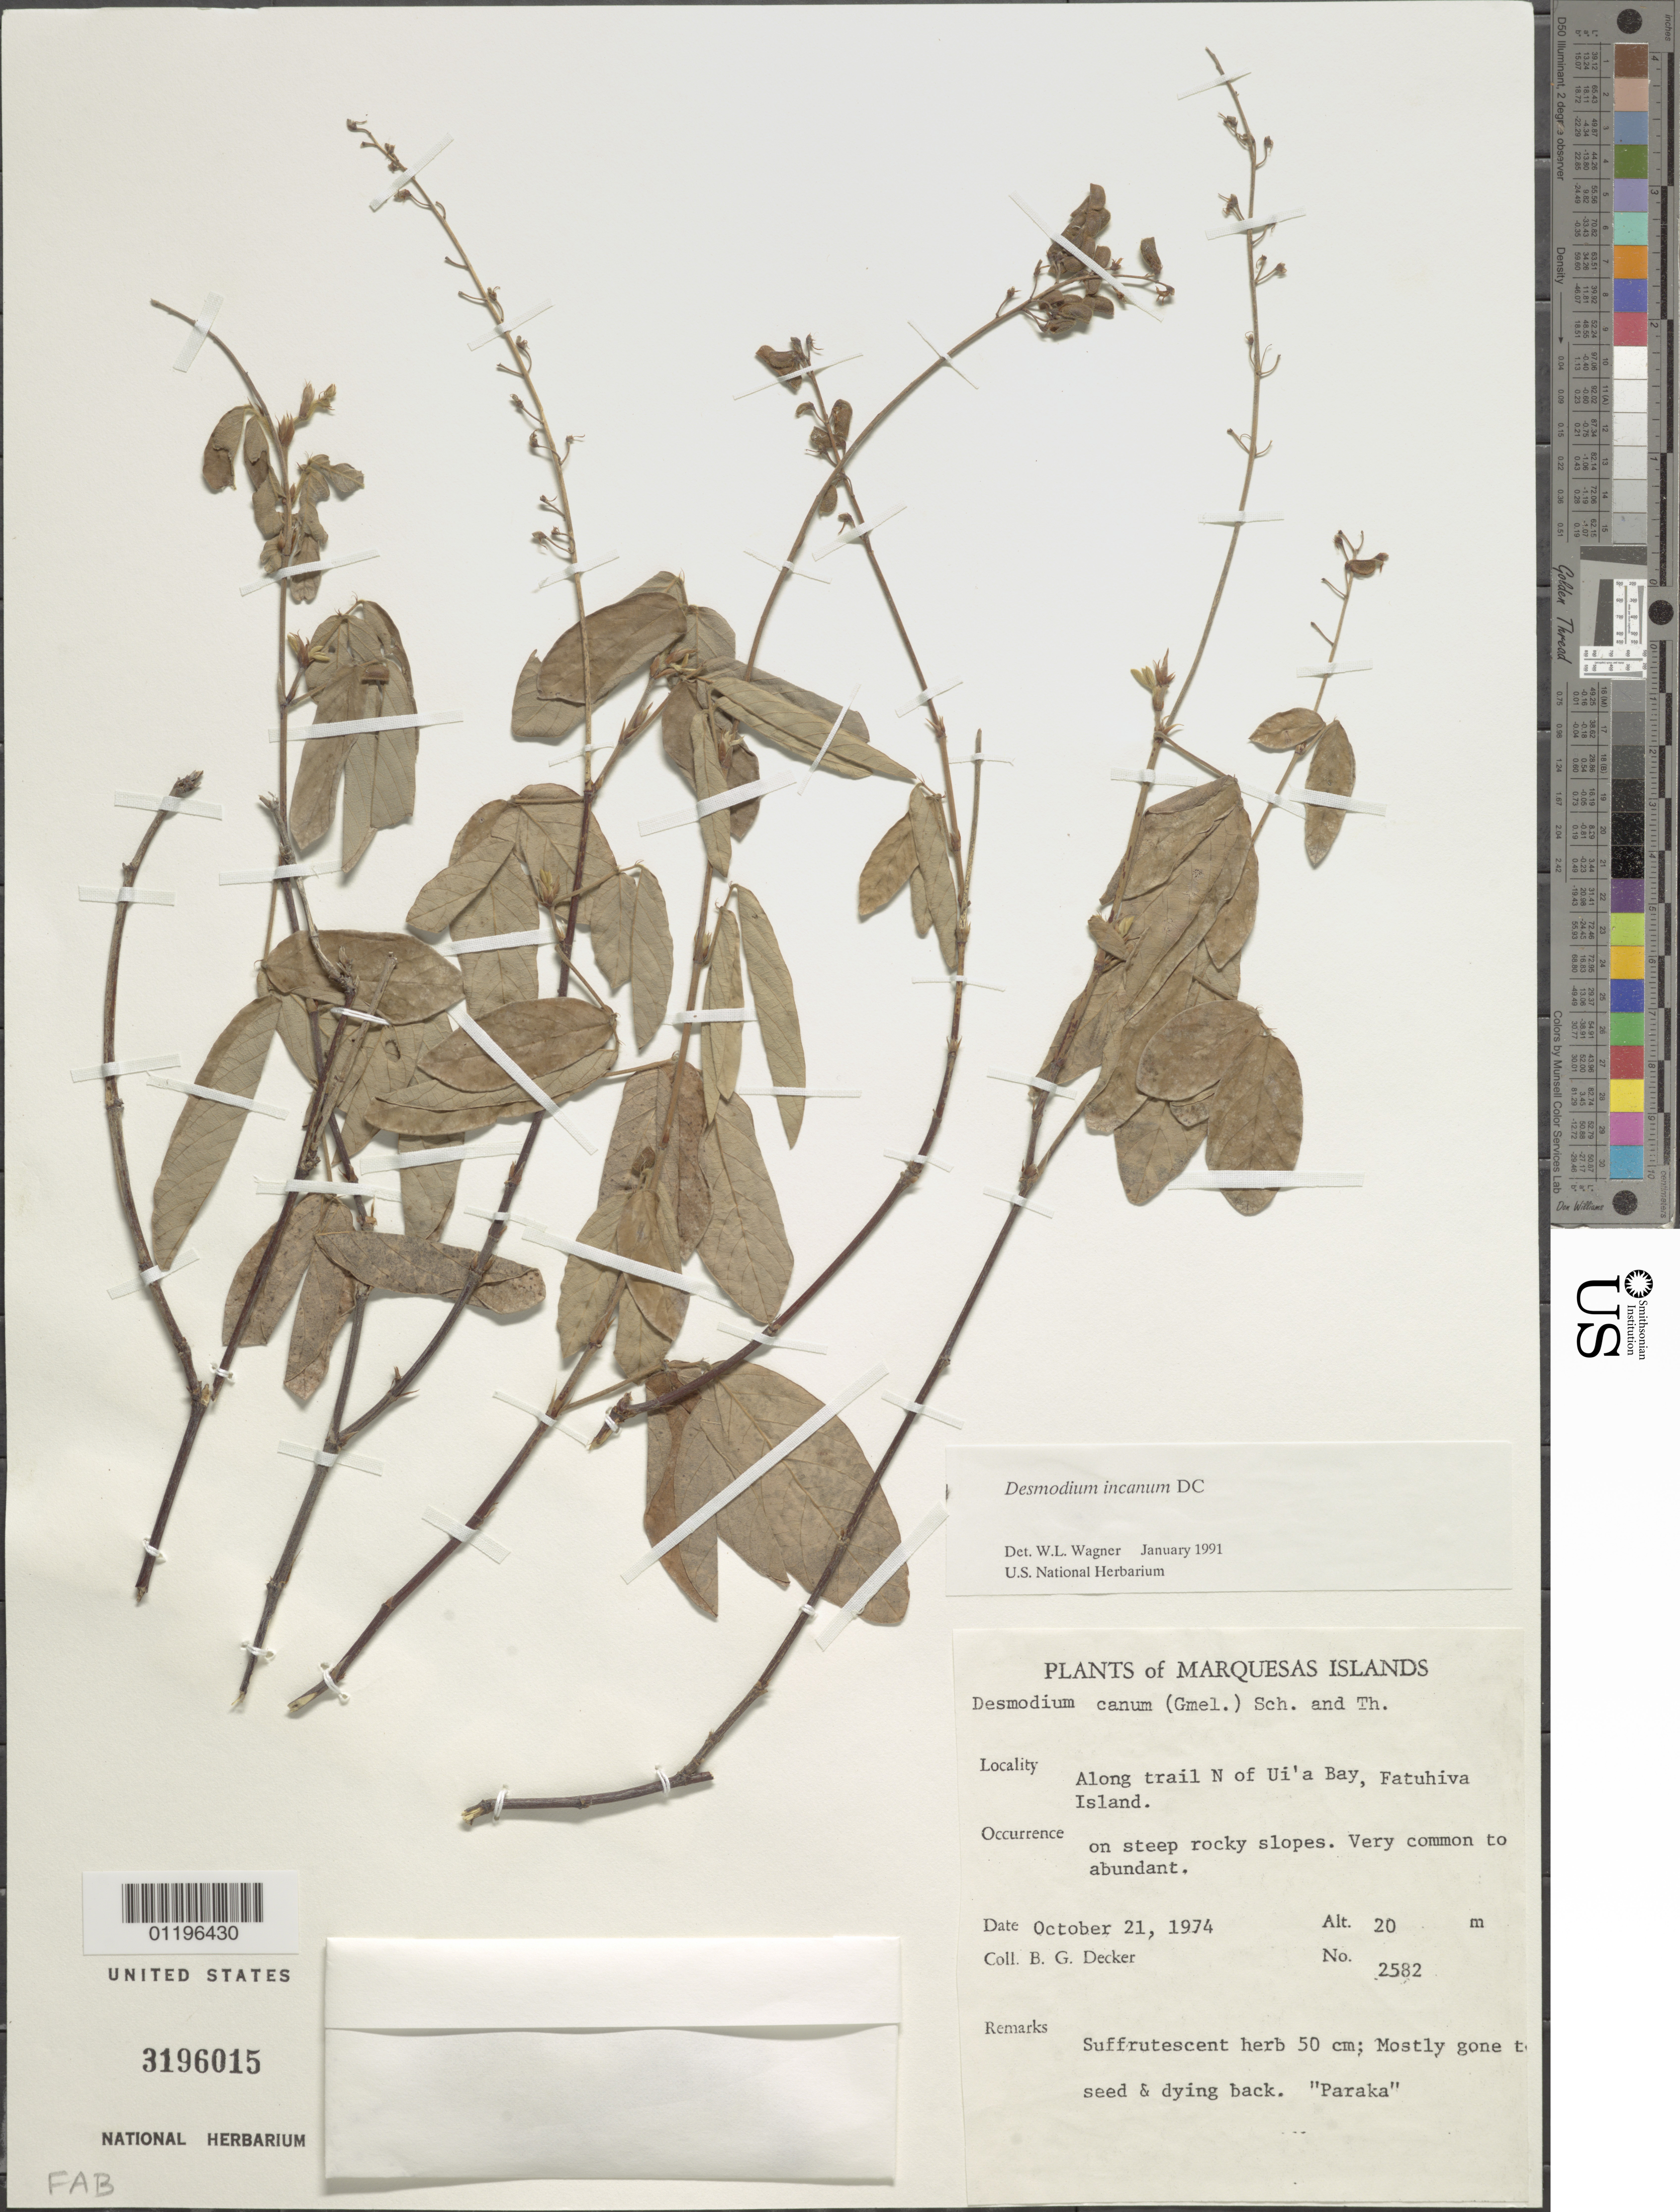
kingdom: Plantae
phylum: Tracheophyta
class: Magnoliopsida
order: Fabales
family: Fabaceae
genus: Desmodium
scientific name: Desmodium incanum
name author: (Sw.) DC.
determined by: Wagner, W. L., (BOT), Smithsonian Institution - National Museum of Natural History (UNITED STATES)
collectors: B. G. Decker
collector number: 2582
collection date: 1974-10-21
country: French Polynesia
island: Fatu Hiva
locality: along trail N of Ui'a Bay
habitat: On steep rocky slopes. Very common to abundant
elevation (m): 20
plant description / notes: mostly gone to seed and dying back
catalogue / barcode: US 3196015